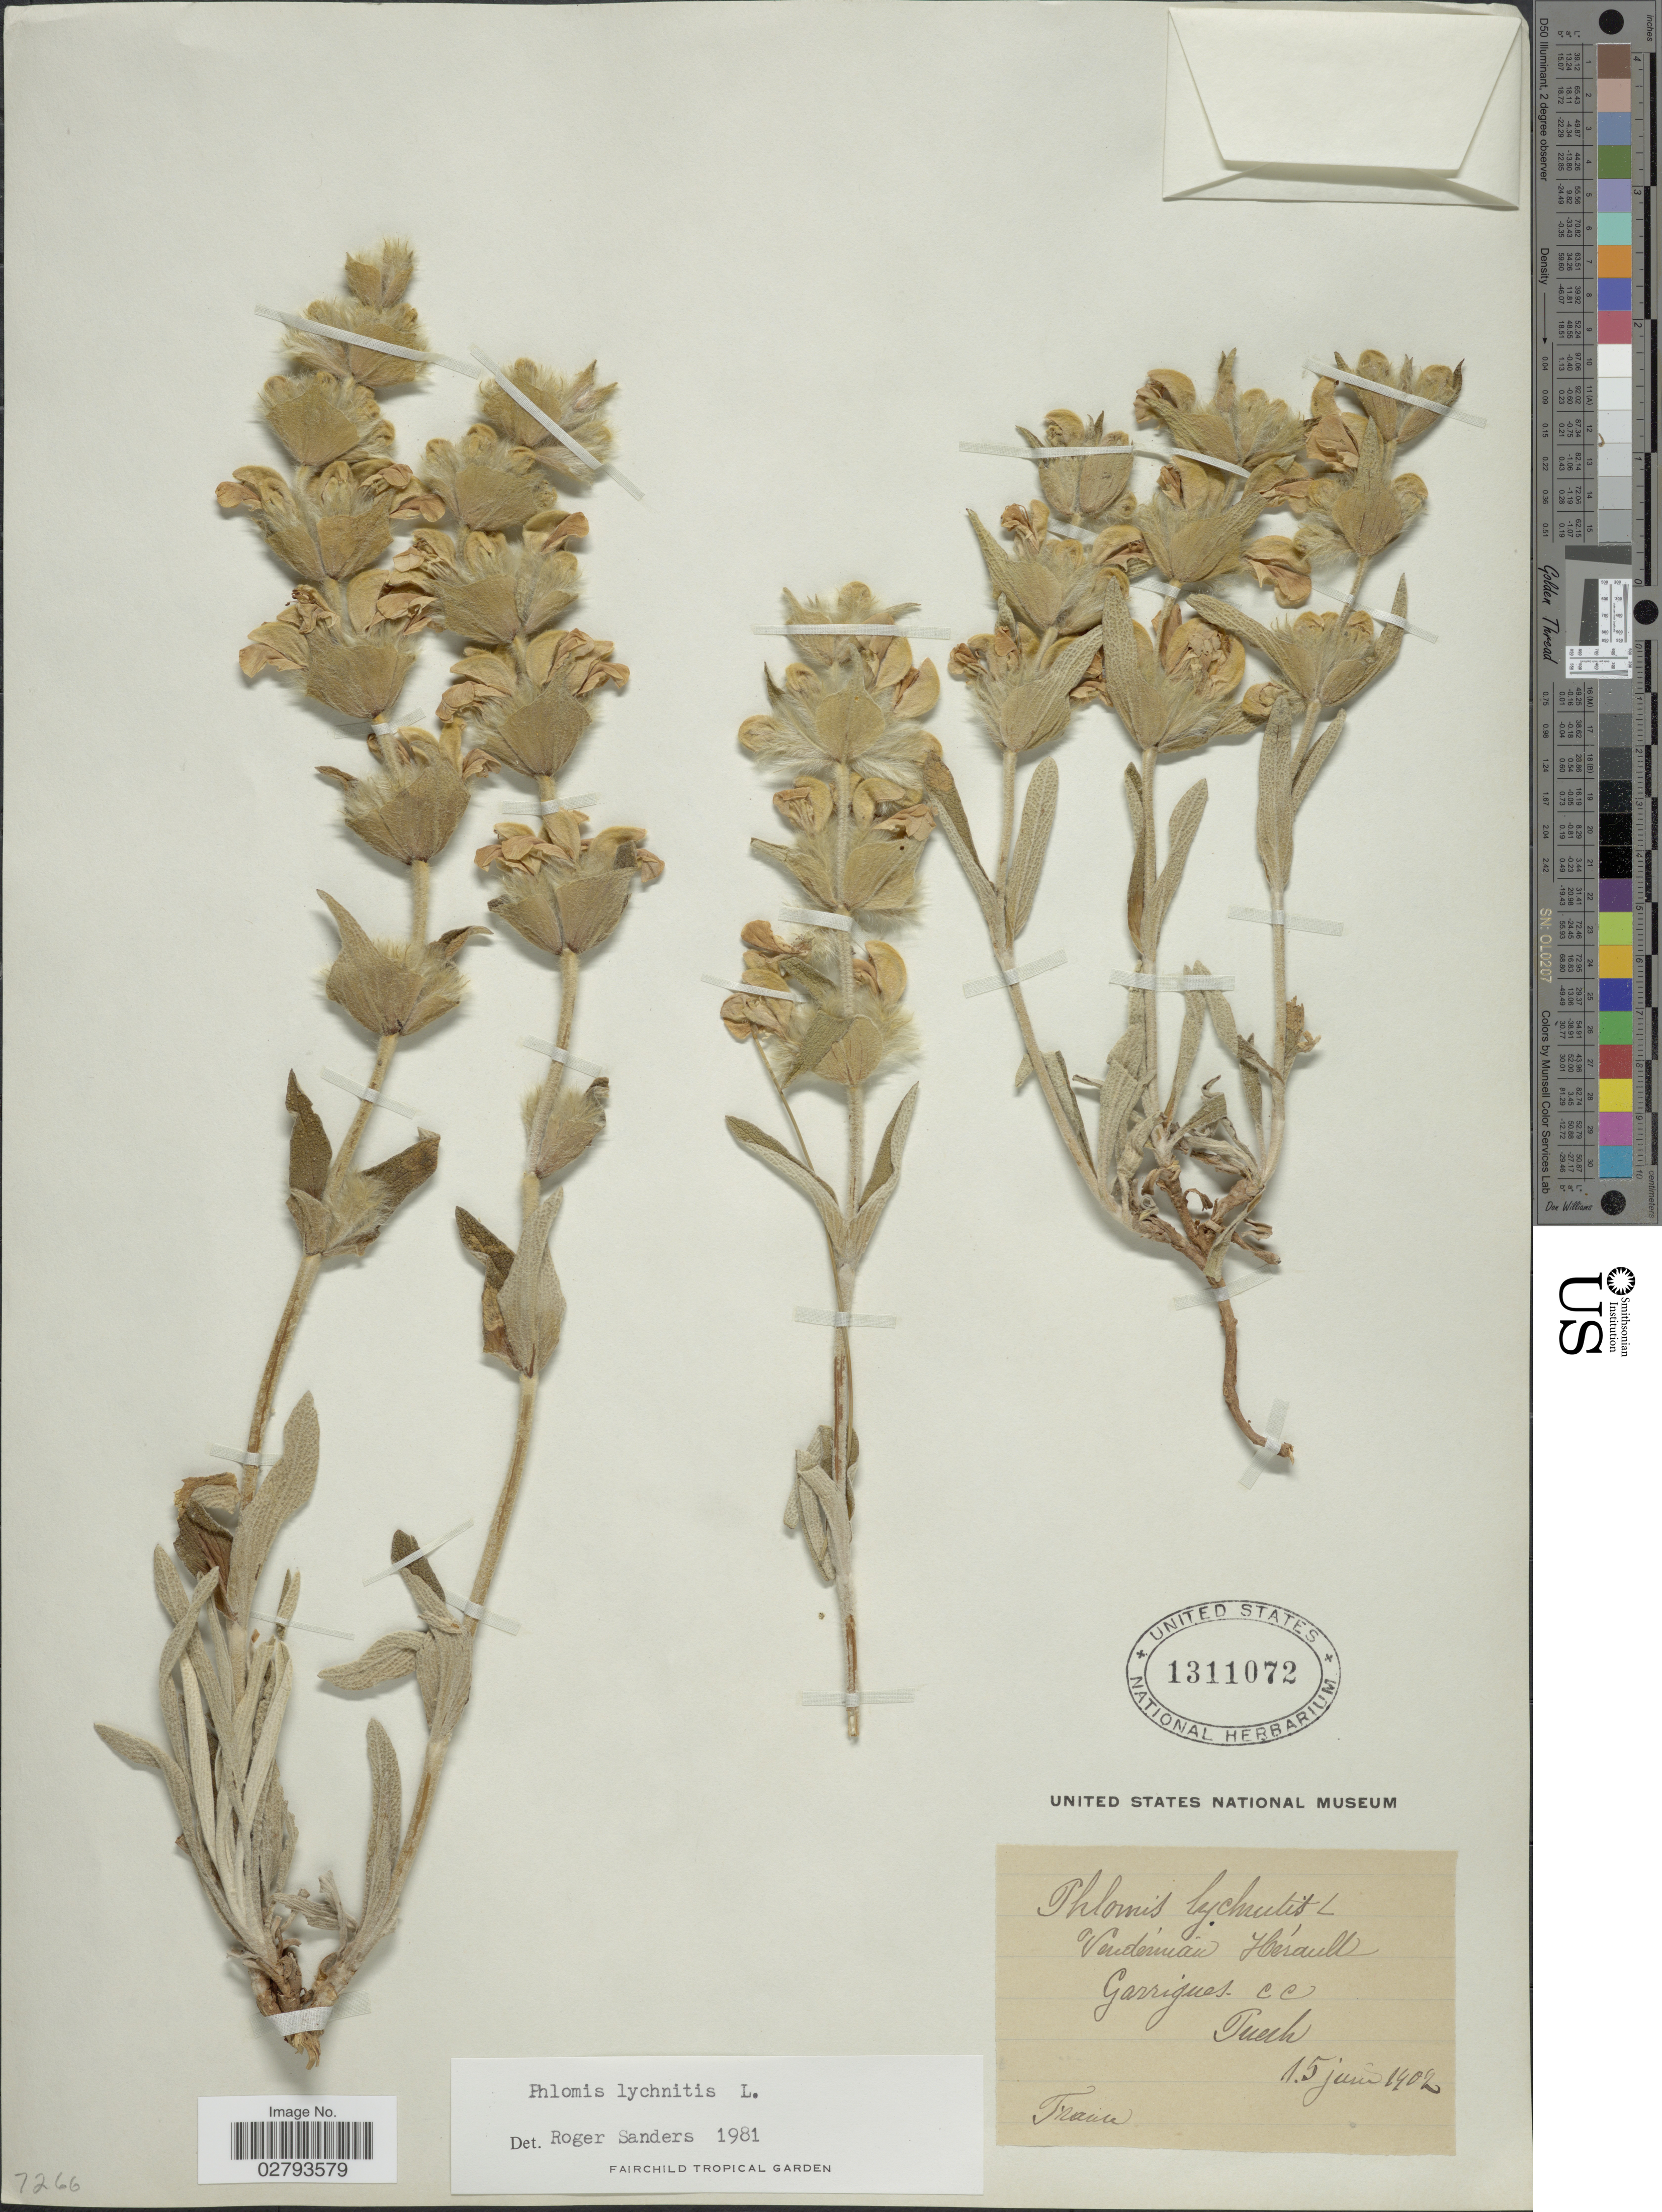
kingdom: Plantae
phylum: Tracheophyta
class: Magnoliopsida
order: Lamiales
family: Lamiaceae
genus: Phlomis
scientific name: Phlomis lychnitis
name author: L.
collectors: Puech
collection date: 1902-06-15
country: France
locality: Vendenman Herault [unsure placement] Garrigues C.C.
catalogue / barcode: US 1311072